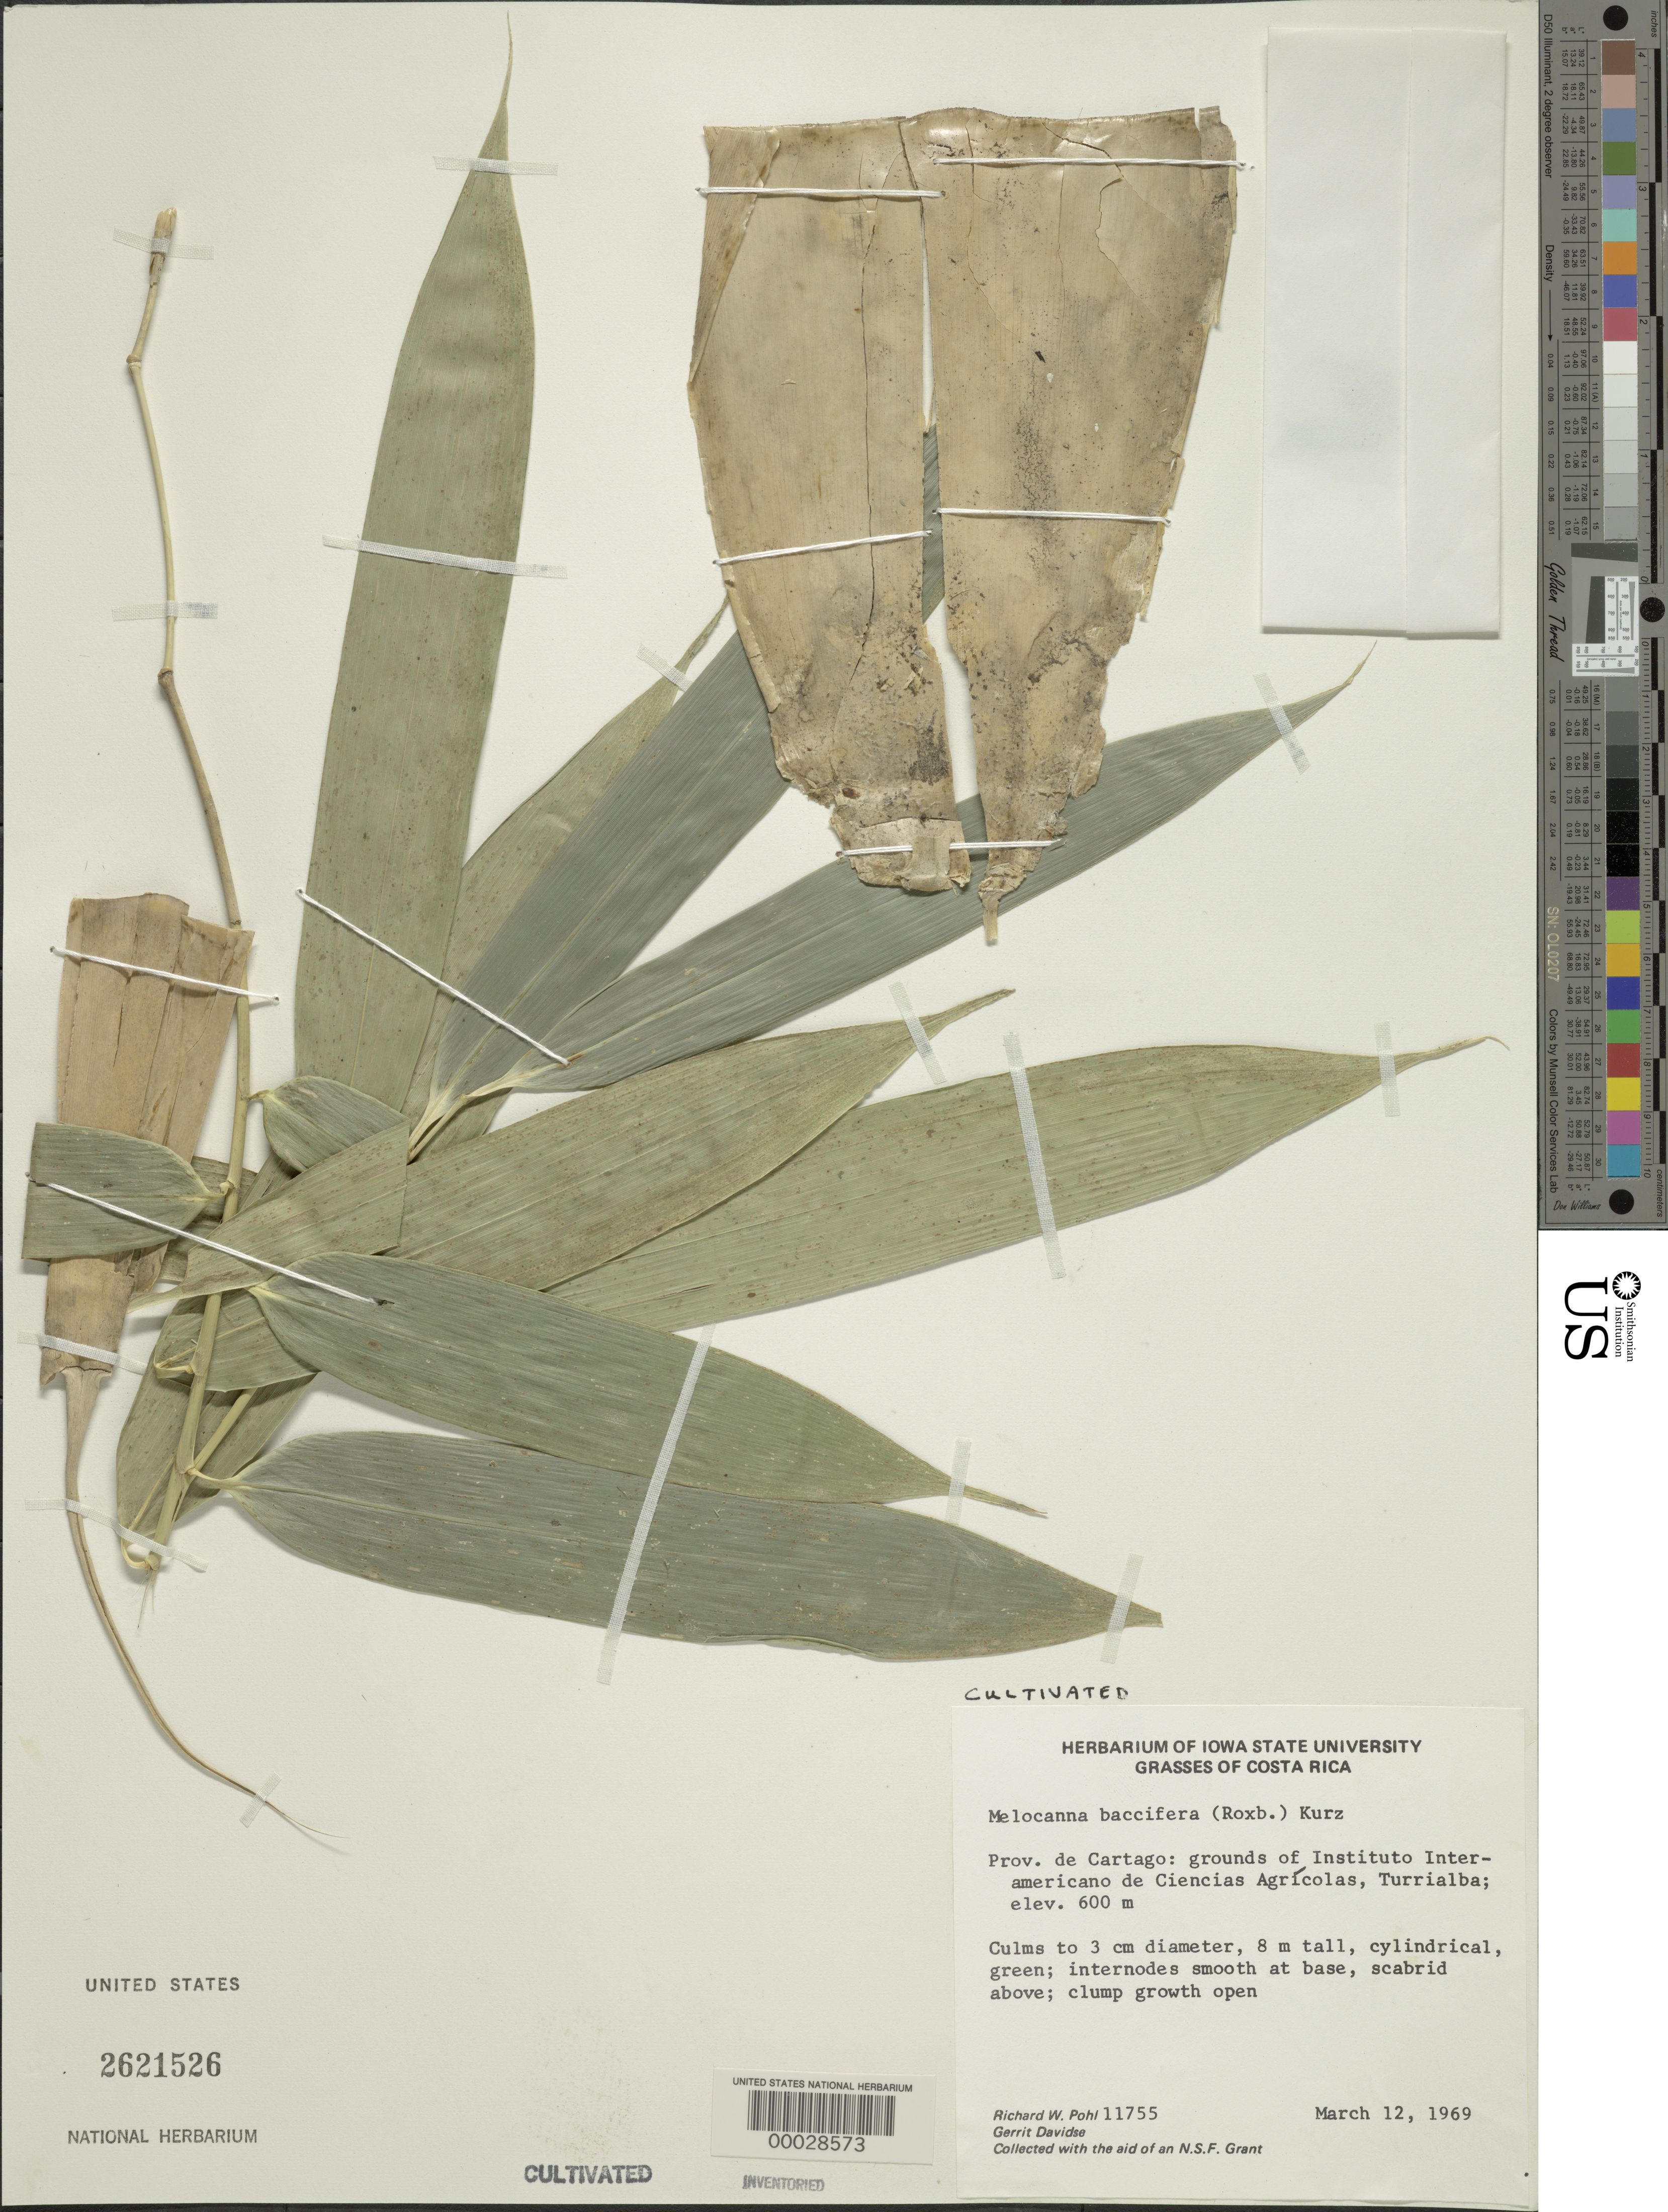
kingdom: Plantae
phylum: Tracheophyta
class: Liliopsida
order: Poales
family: Poaceae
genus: Melocanna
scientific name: Melocanna baccifera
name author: (Roxb.) Kurz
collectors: R. W. Pohl & G. Davidse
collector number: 11755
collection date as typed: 12 Mar 1969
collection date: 1969-03-12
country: Costa Rica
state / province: Cartago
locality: Instituto Interamericana de Ciencas Agricolas, Turrialba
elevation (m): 600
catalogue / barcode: US 2621526